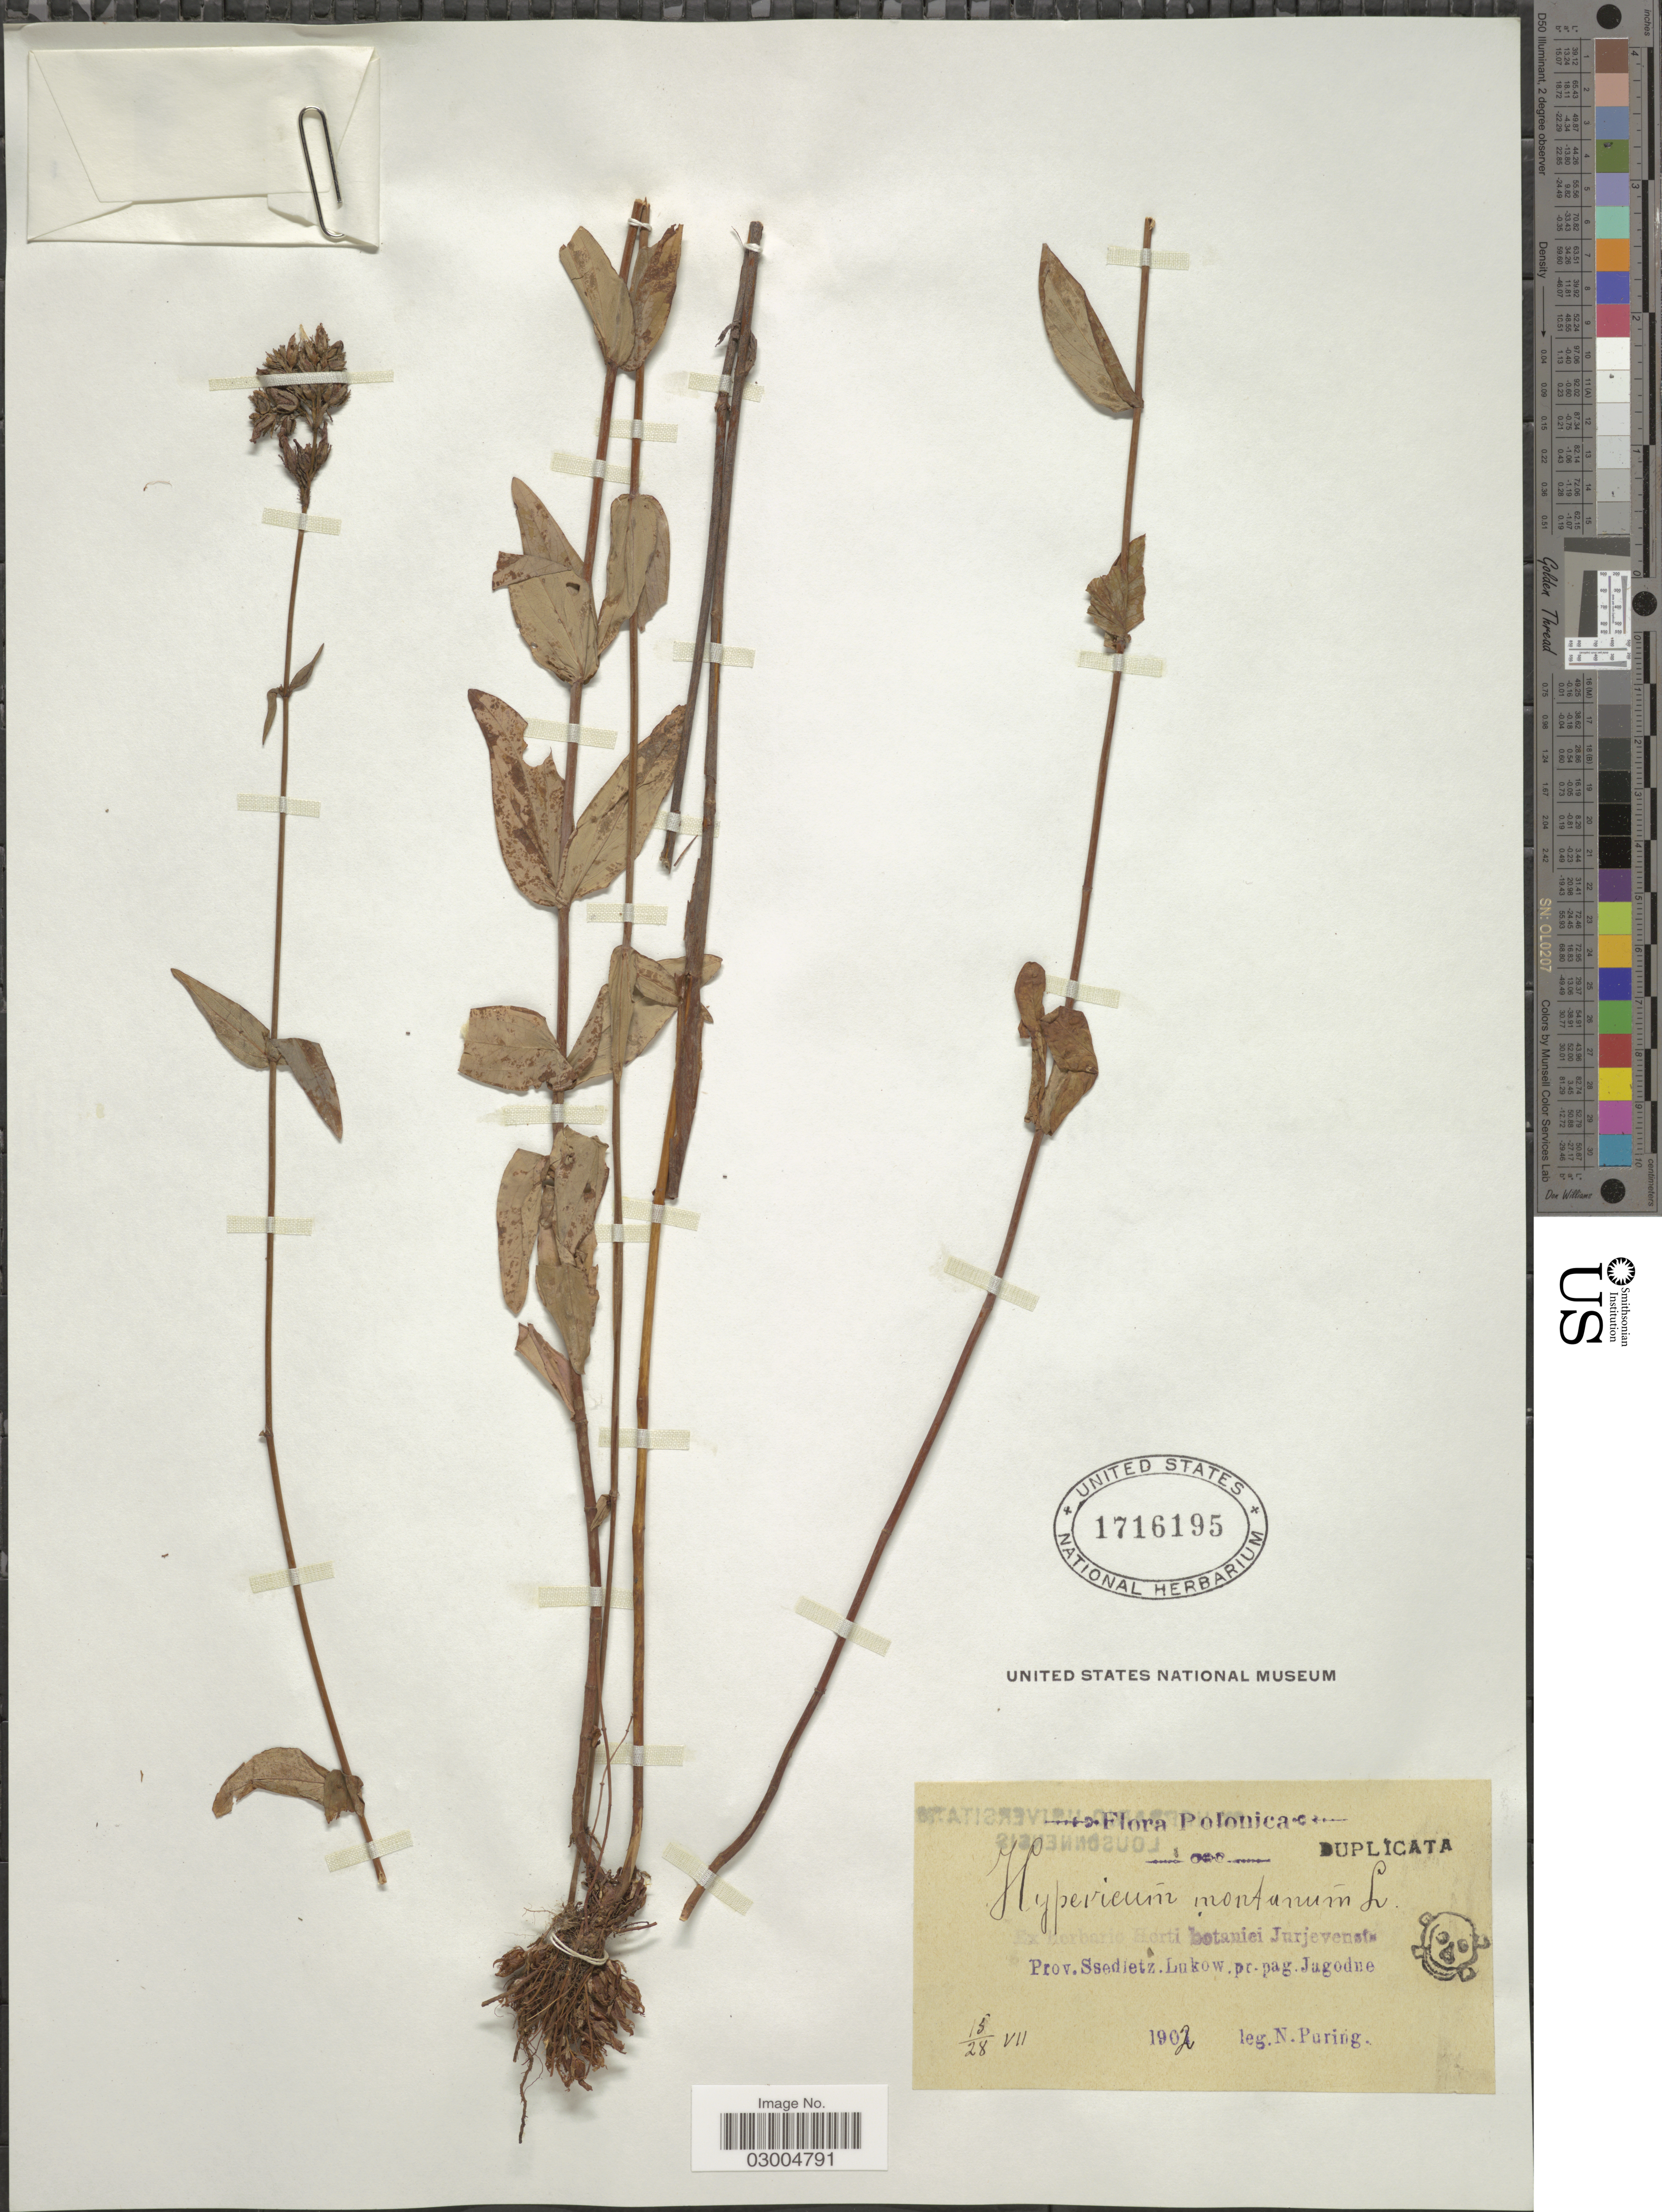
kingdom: Plantae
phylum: Tracheophyta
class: Magnoliopsida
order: Malpighiales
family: Hypericaceae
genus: Hypericum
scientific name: Hypericum montanum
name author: L.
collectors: N. Puring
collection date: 1902-07-15/1902-07-28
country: Poland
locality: Prov. Ssedietz. Lukow. pr. pag. Jagodne.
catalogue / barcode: US 1716195